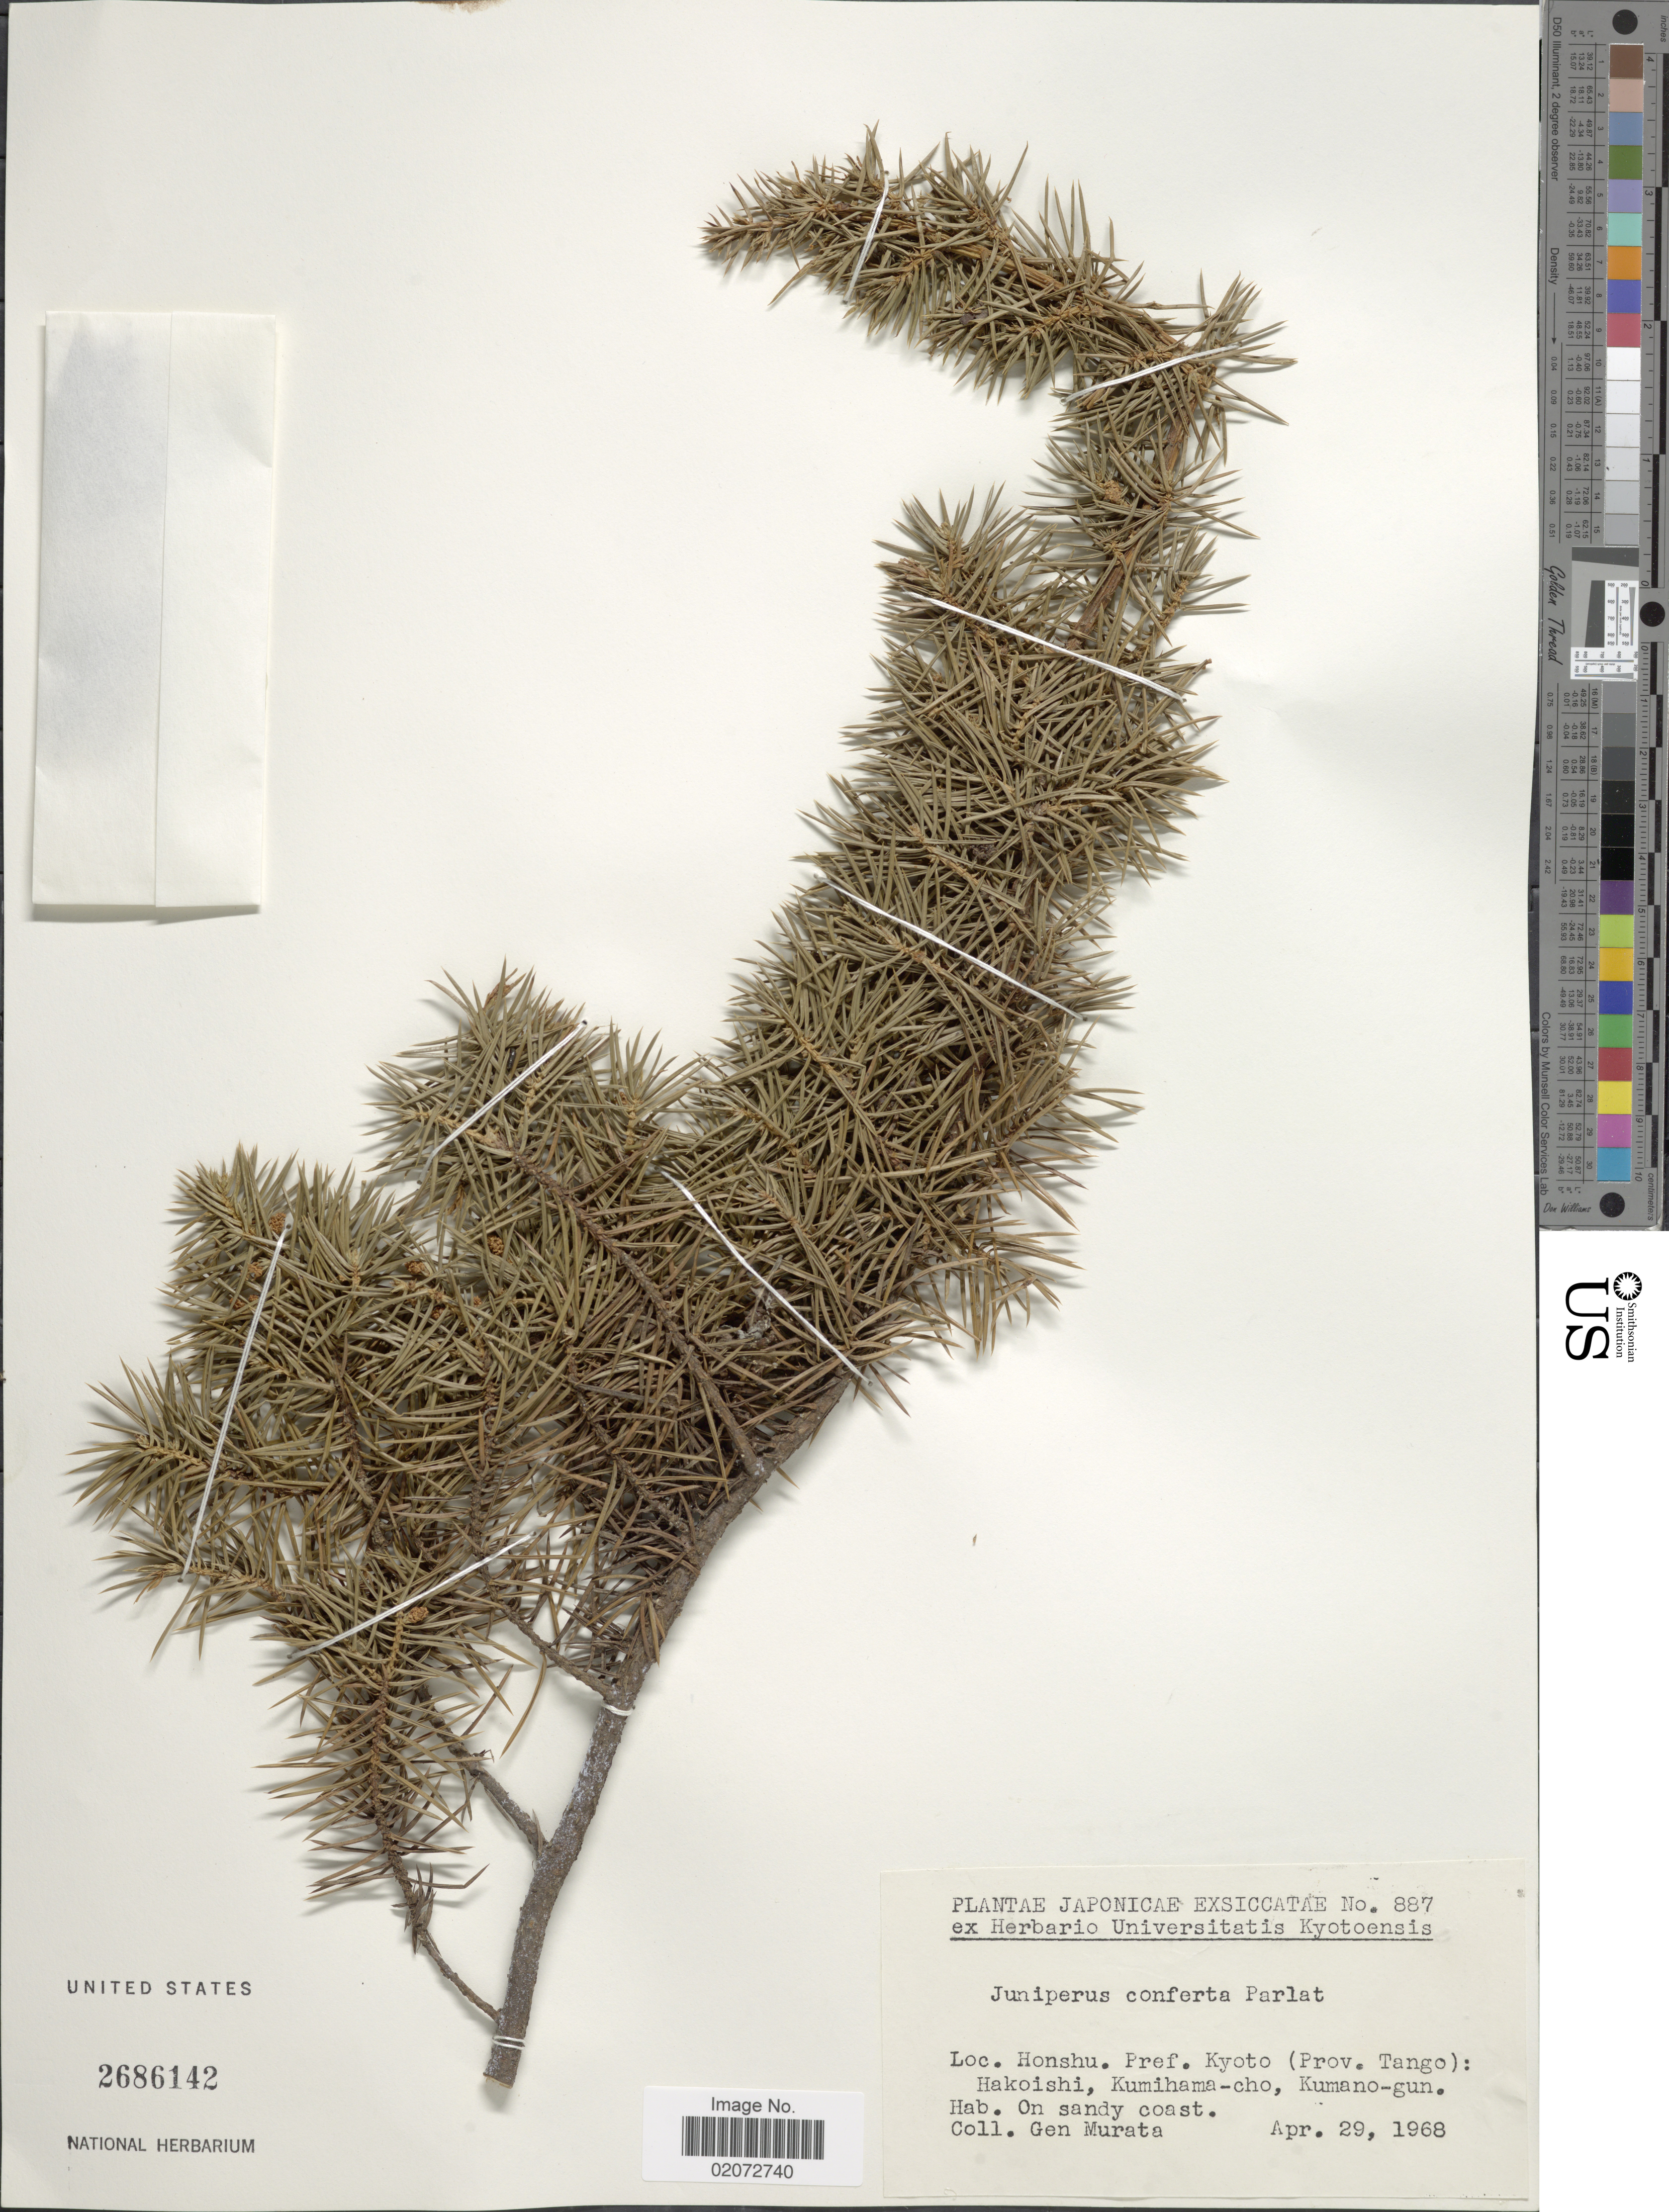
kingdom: Plantae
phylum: Tracheophyta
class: Pinopsida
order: Pinales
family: Cupressaceae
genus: Juniperus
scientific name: Juniperus conferta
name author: Parl.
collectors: G. Murata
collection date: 1968-04-29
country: Japan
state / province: Kyoto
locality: Honshu, (Prov. Tango): Hakoishi, Kumihama-cho, Kumano-gun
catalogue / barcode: US 2686142